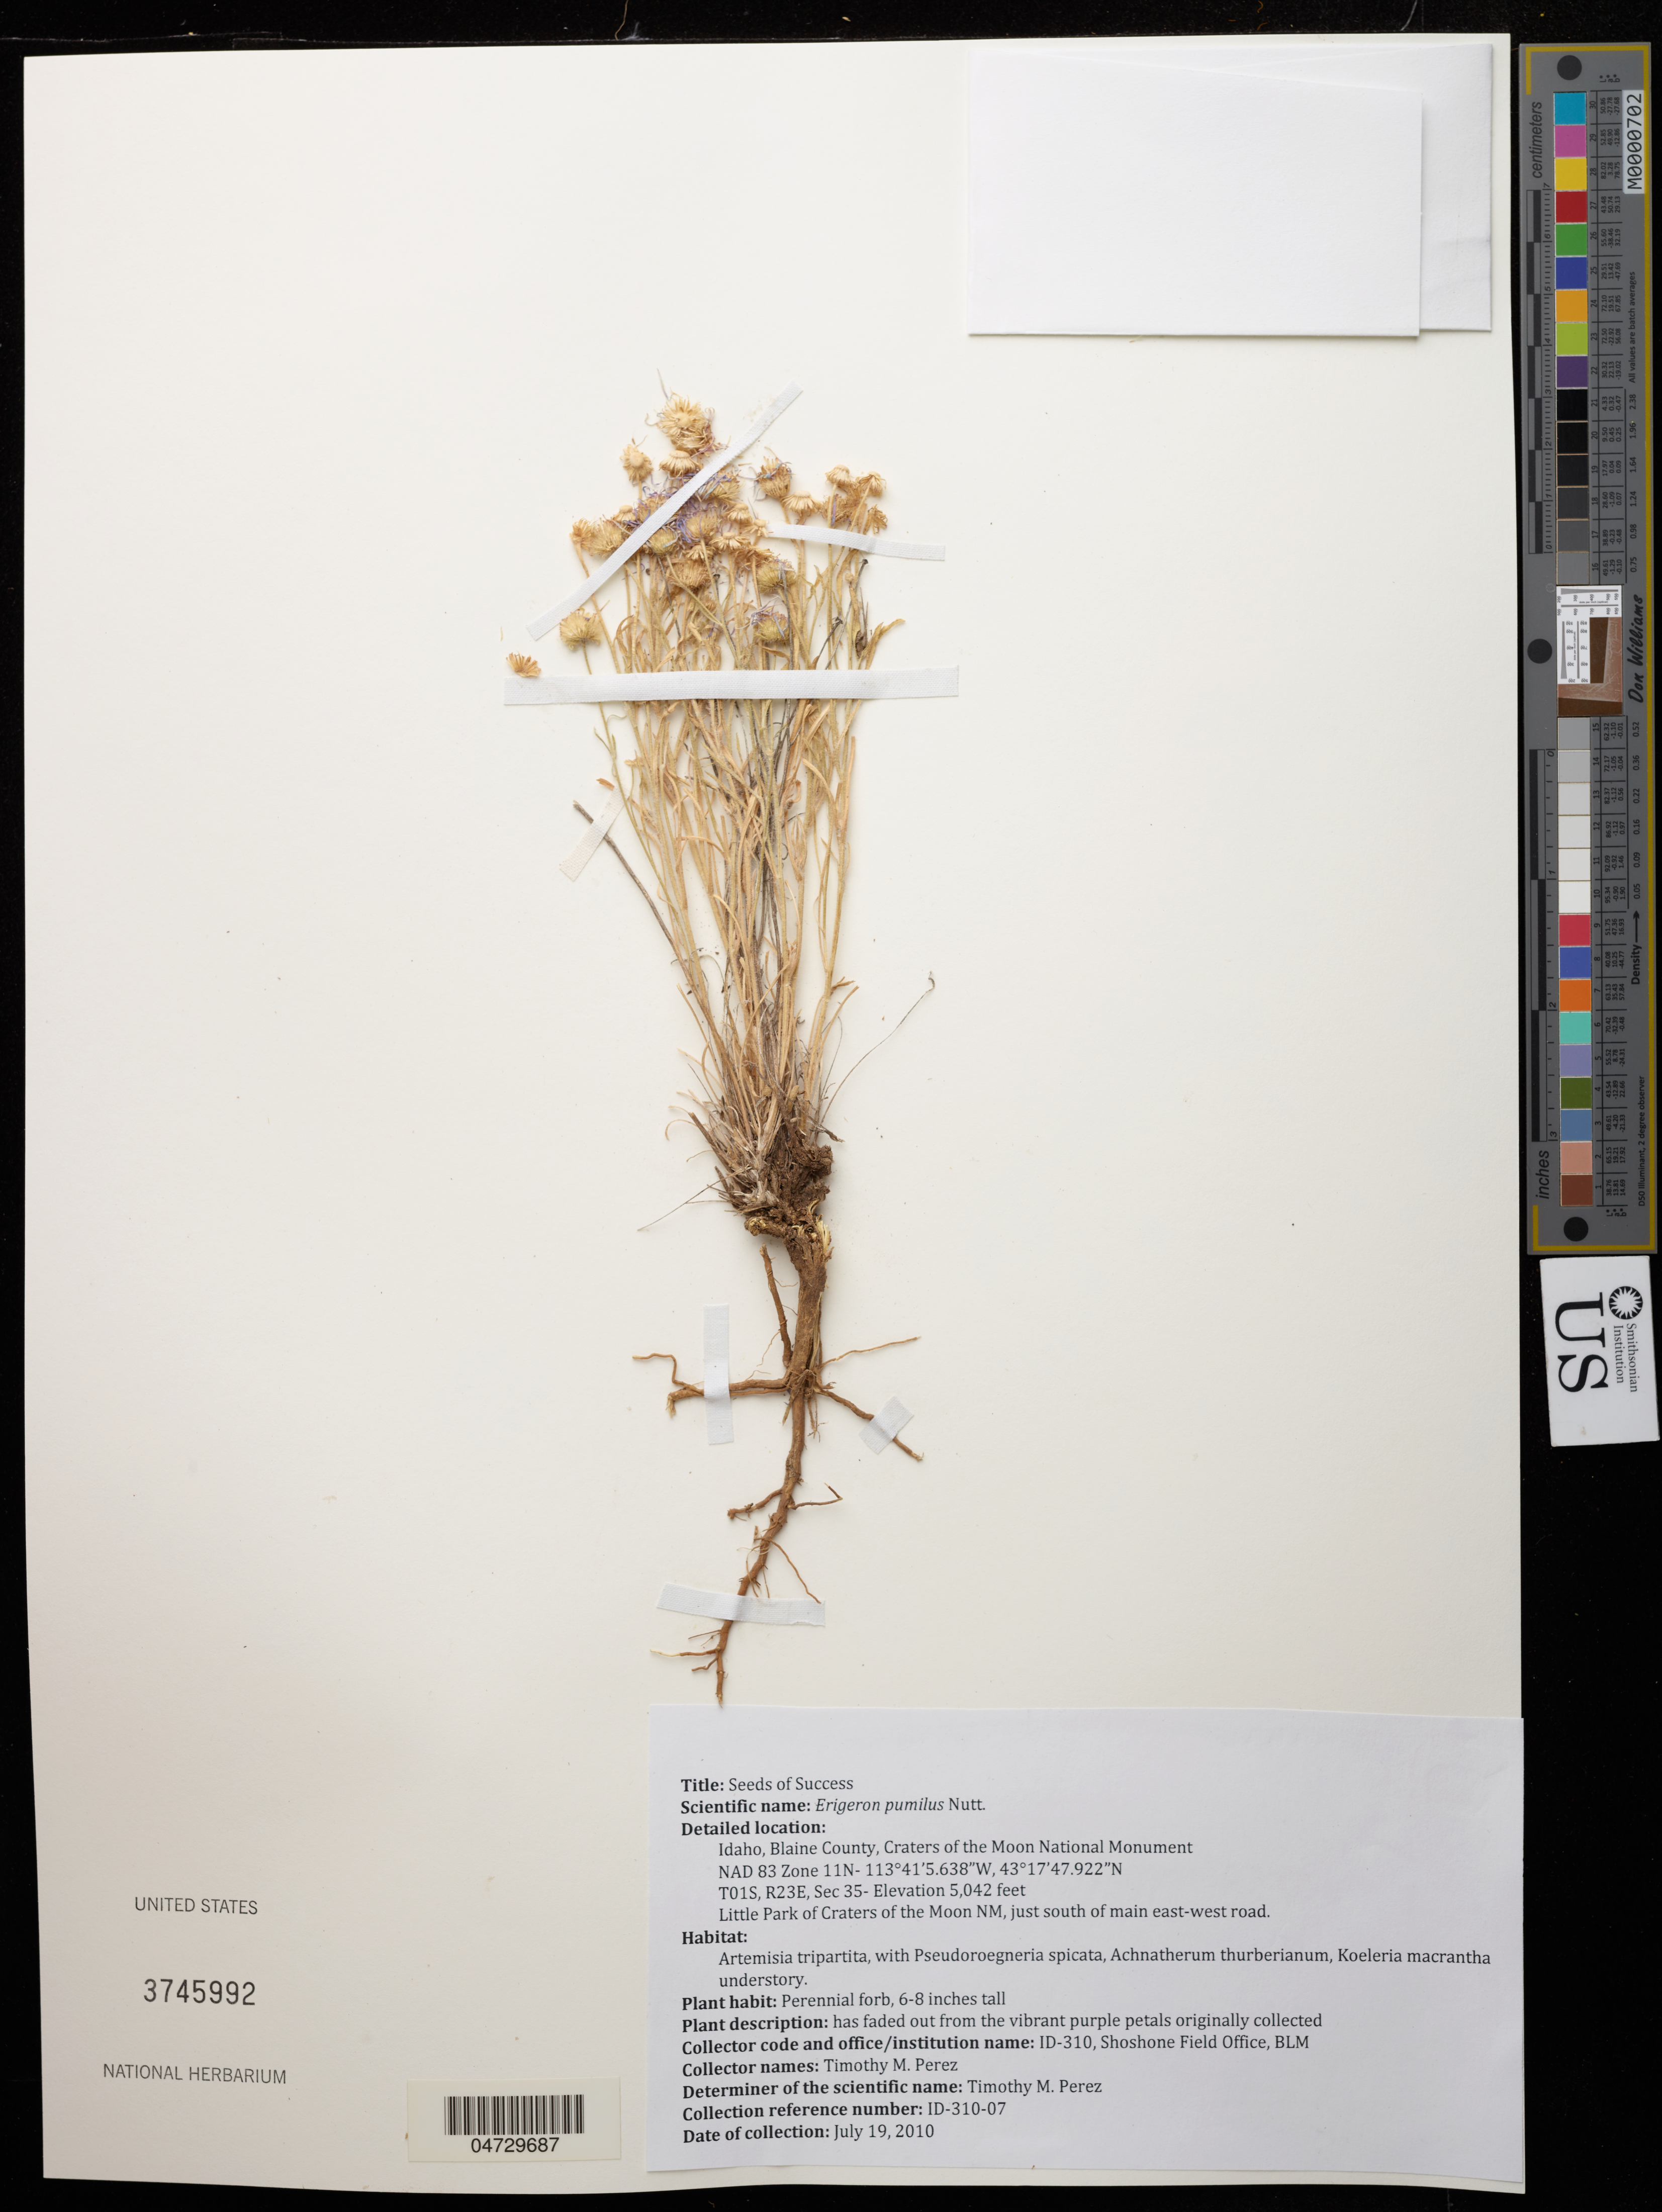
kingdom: Plantae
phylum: Tracheophyta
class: Magnoliopsida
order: Asterales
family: Asteraceae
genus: Erigeron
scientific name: Erigeron pumilus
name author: Nutt.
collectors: T. Perez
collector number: ID-310-07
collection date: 2010-07-19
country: United States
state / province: Idaho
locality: Blaine County, Craters of the Moon National Monument NAD 83 Zone 11. T01S, R23E, Sec 35.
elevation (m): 1537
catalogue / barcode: US 3745992